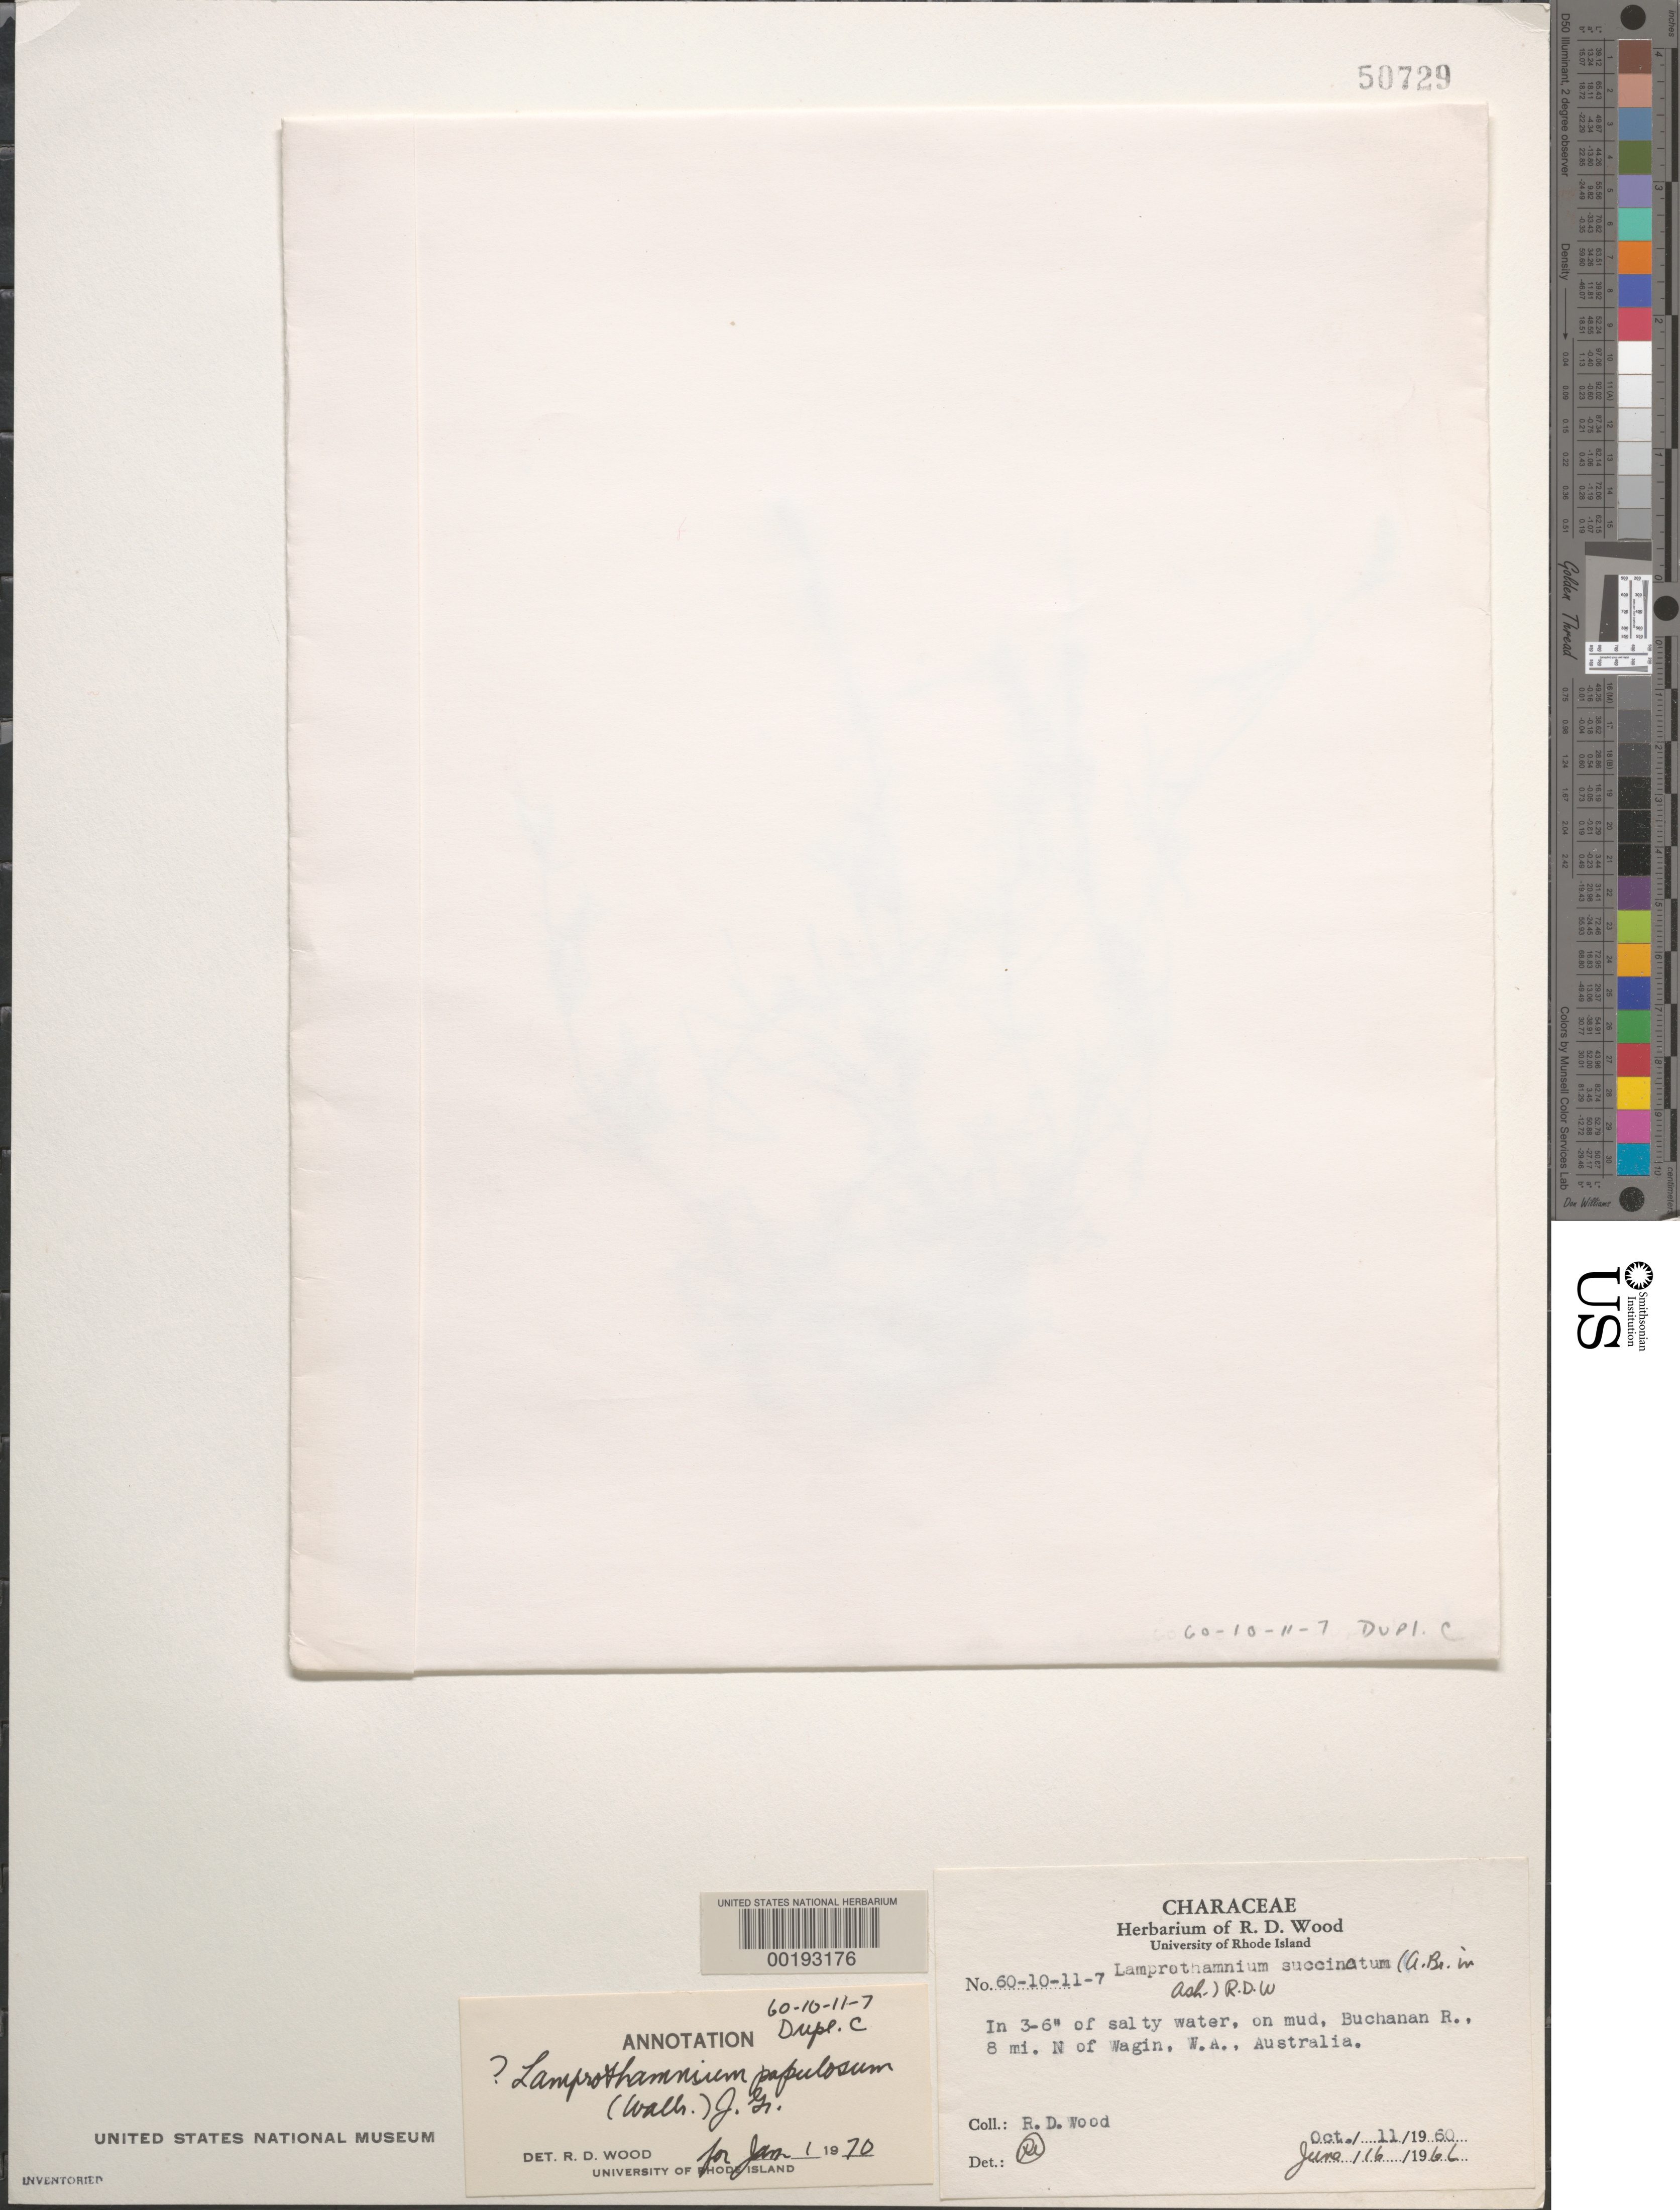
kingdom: Plantae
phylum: Charophyta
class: Charophyceae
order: Charales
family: Characeae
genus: Lamprothamnium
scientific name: Lamprothamnium papulosum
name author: (Wallr.) J. Groves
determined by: Wood, R. D.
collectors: R. Wood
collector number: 60-10-11-7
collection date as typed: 11 Oct 1960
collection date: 1960-10-11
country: Australia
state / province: Western Australia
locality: Buchanan river, 8 miles north of wagin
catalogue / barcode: US 50729